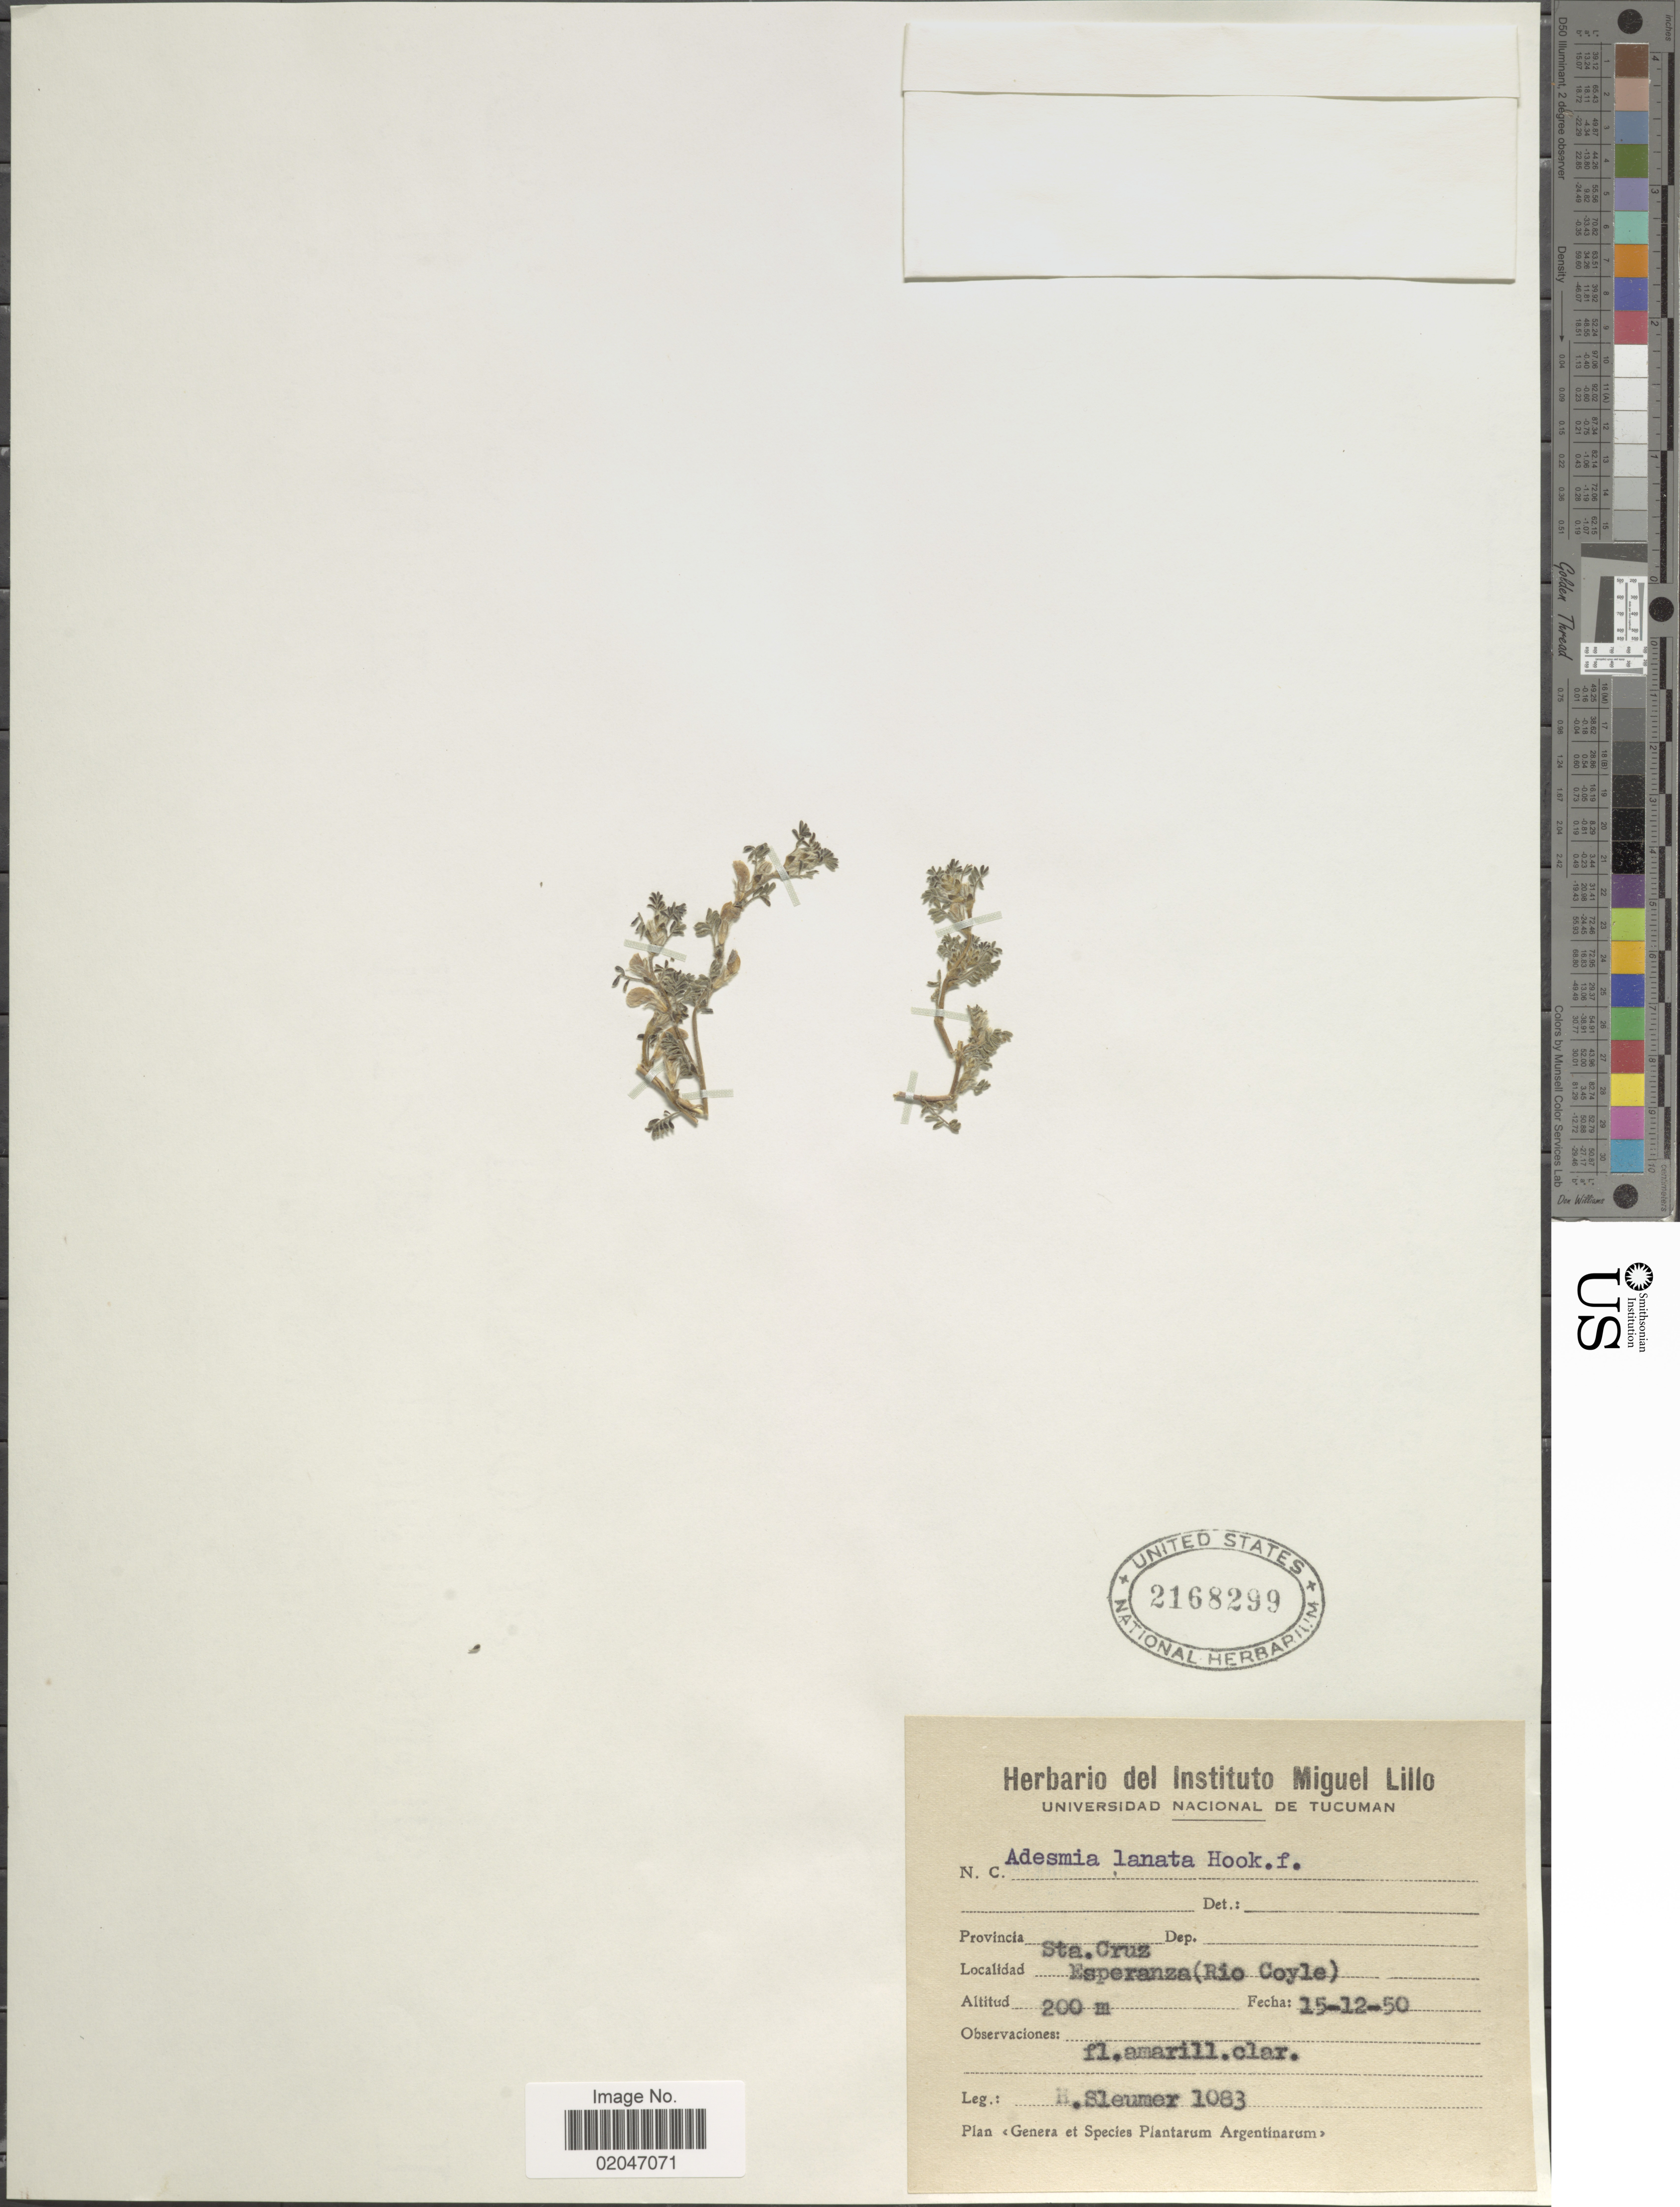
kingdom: Plantae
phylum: Tracheophyta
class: Magnoliopsida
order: Fabales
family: Fabaceae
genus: Adesmia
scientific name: Adesmia lanata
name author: Hook. f.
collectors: H. O. Sleumer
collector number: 1083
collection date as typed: Transcribed d/m/y: 15/12/50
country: Argentina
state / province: Santa Cruz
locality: Esperanza (Rio Coyle).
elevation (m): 200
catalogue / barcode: US 2168299